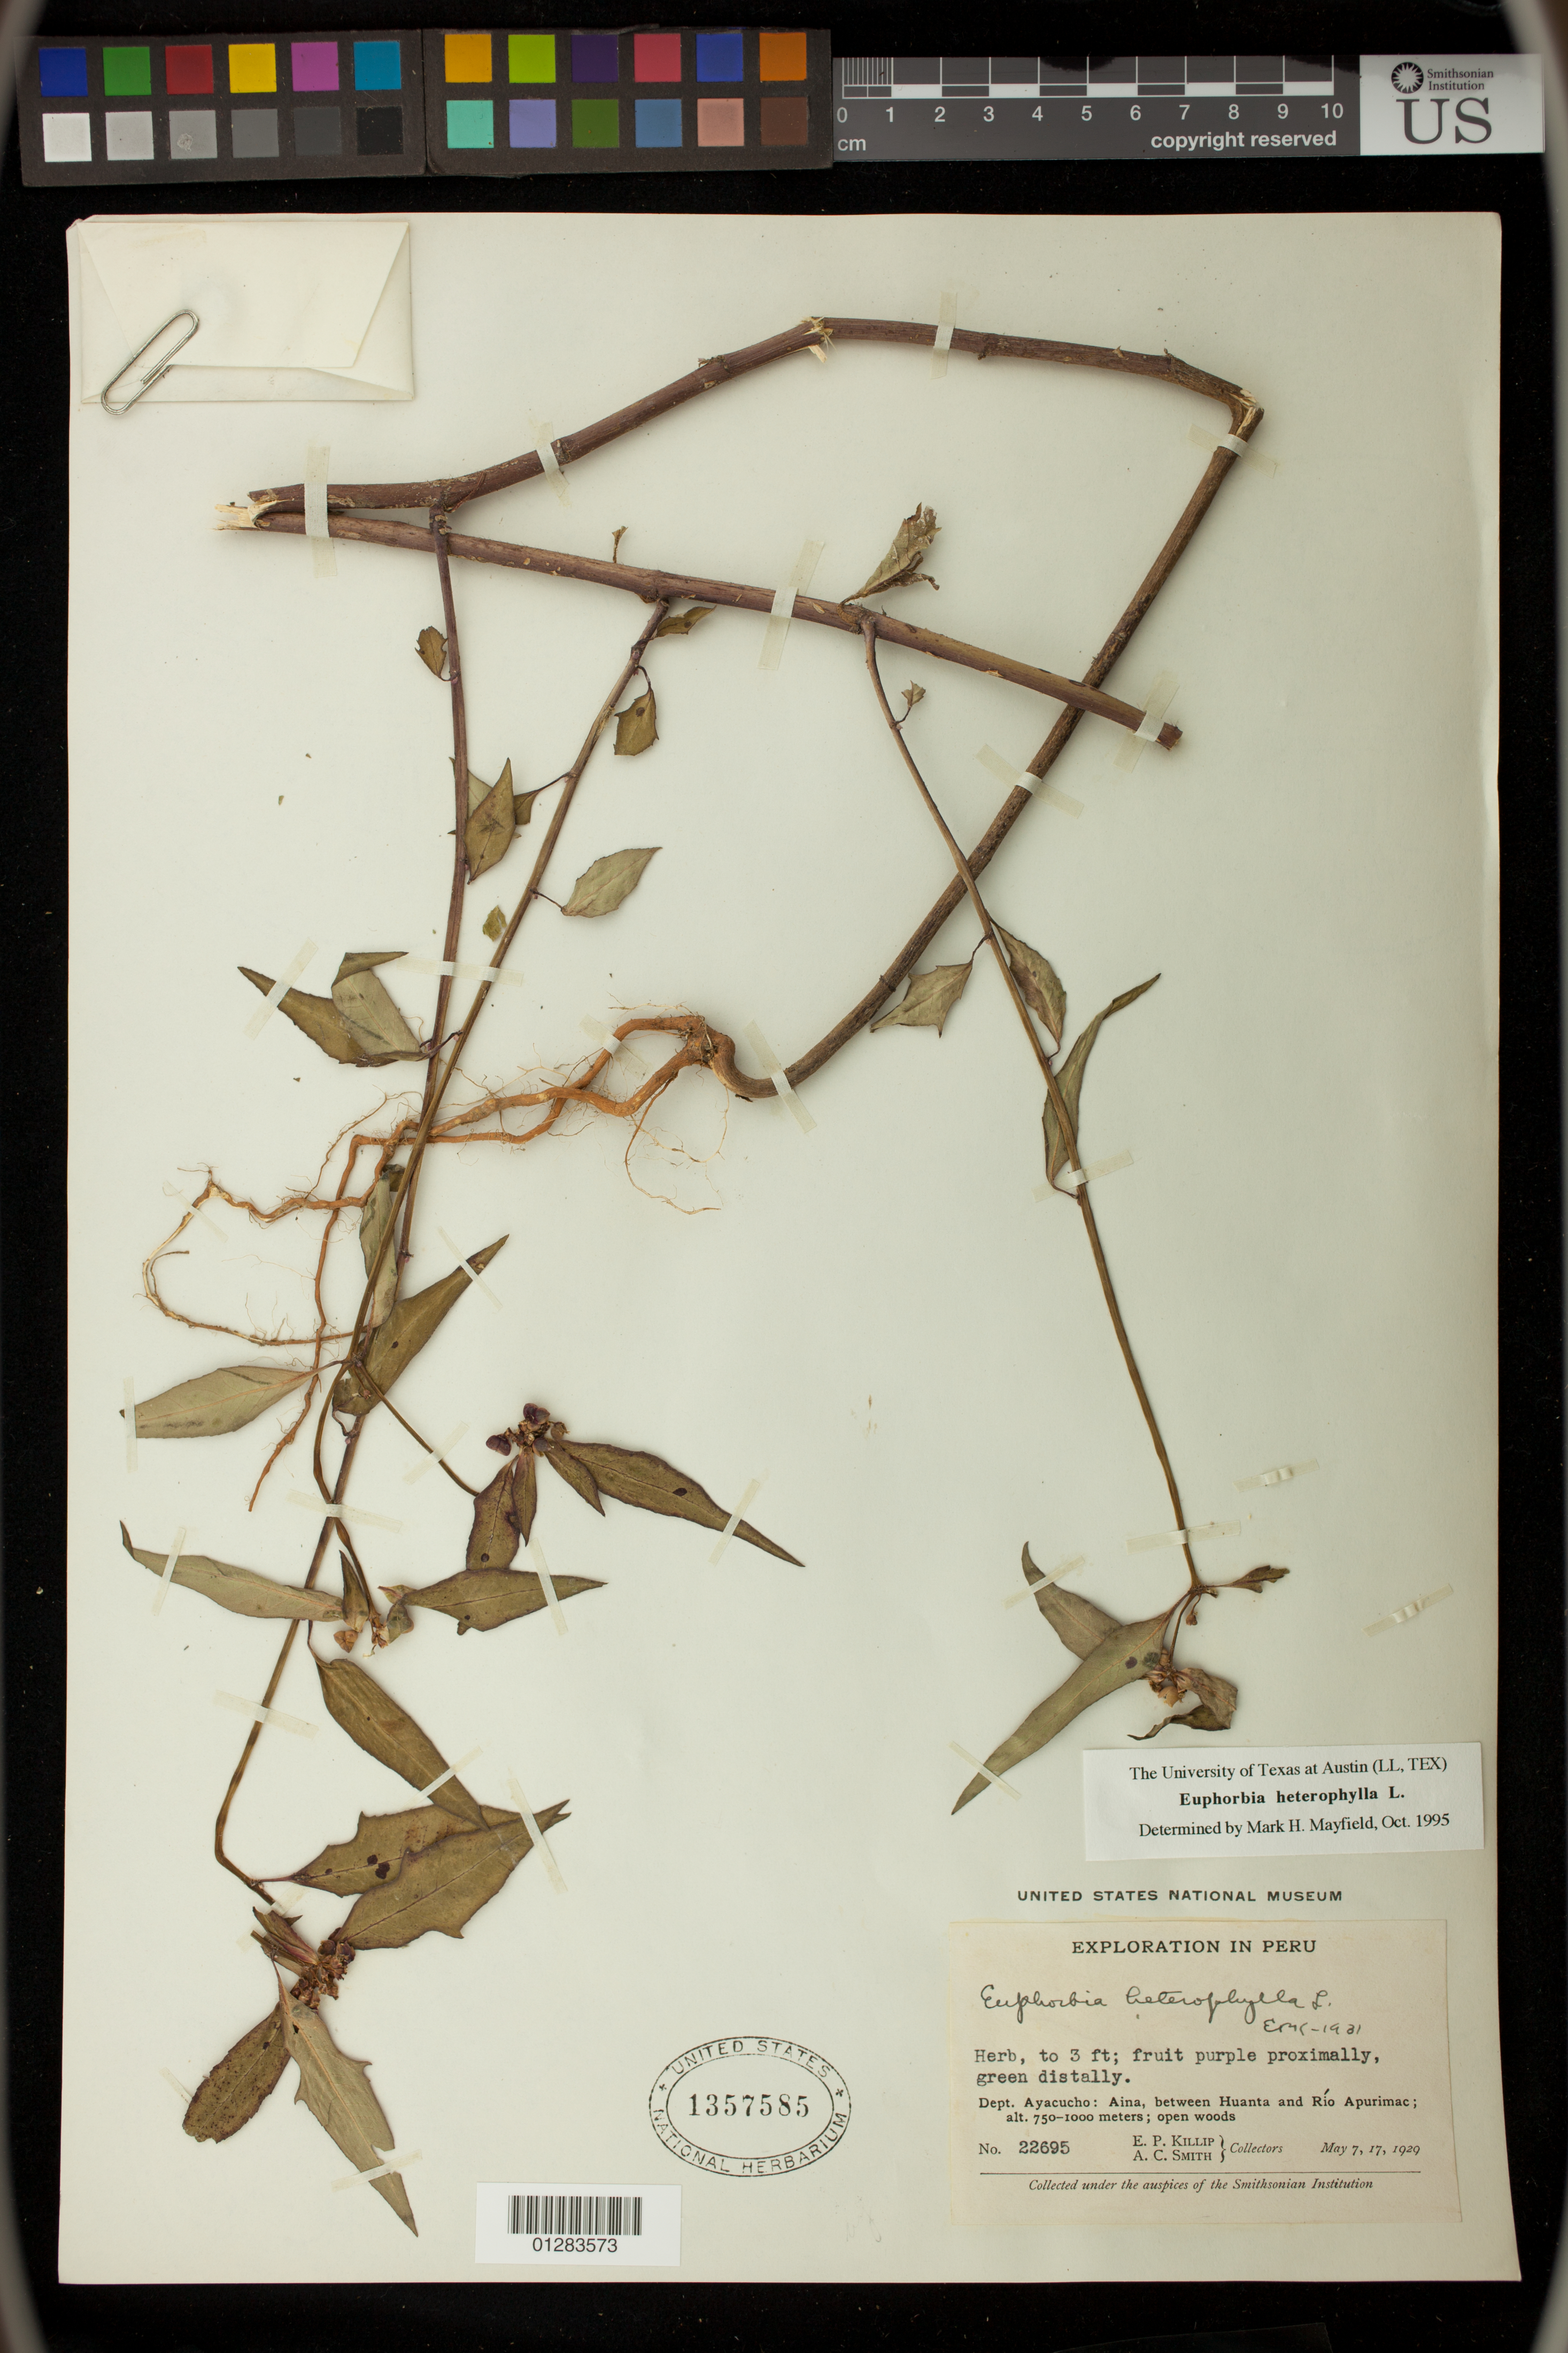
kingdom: Plantae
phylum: Tracheophyta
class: Magnoliopsida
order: Malpighiales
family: Euphorbiaceae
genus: Euphorbia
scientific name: Euphorbia heterophylla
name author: L.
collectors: E. P. Killip & A. C. Smith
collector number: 22695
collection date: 1929-05-07/1929-05-17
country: Peru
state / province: Ayacucho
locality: between Huanta and Río Apurimac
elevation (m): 750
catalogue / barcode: US 1357585